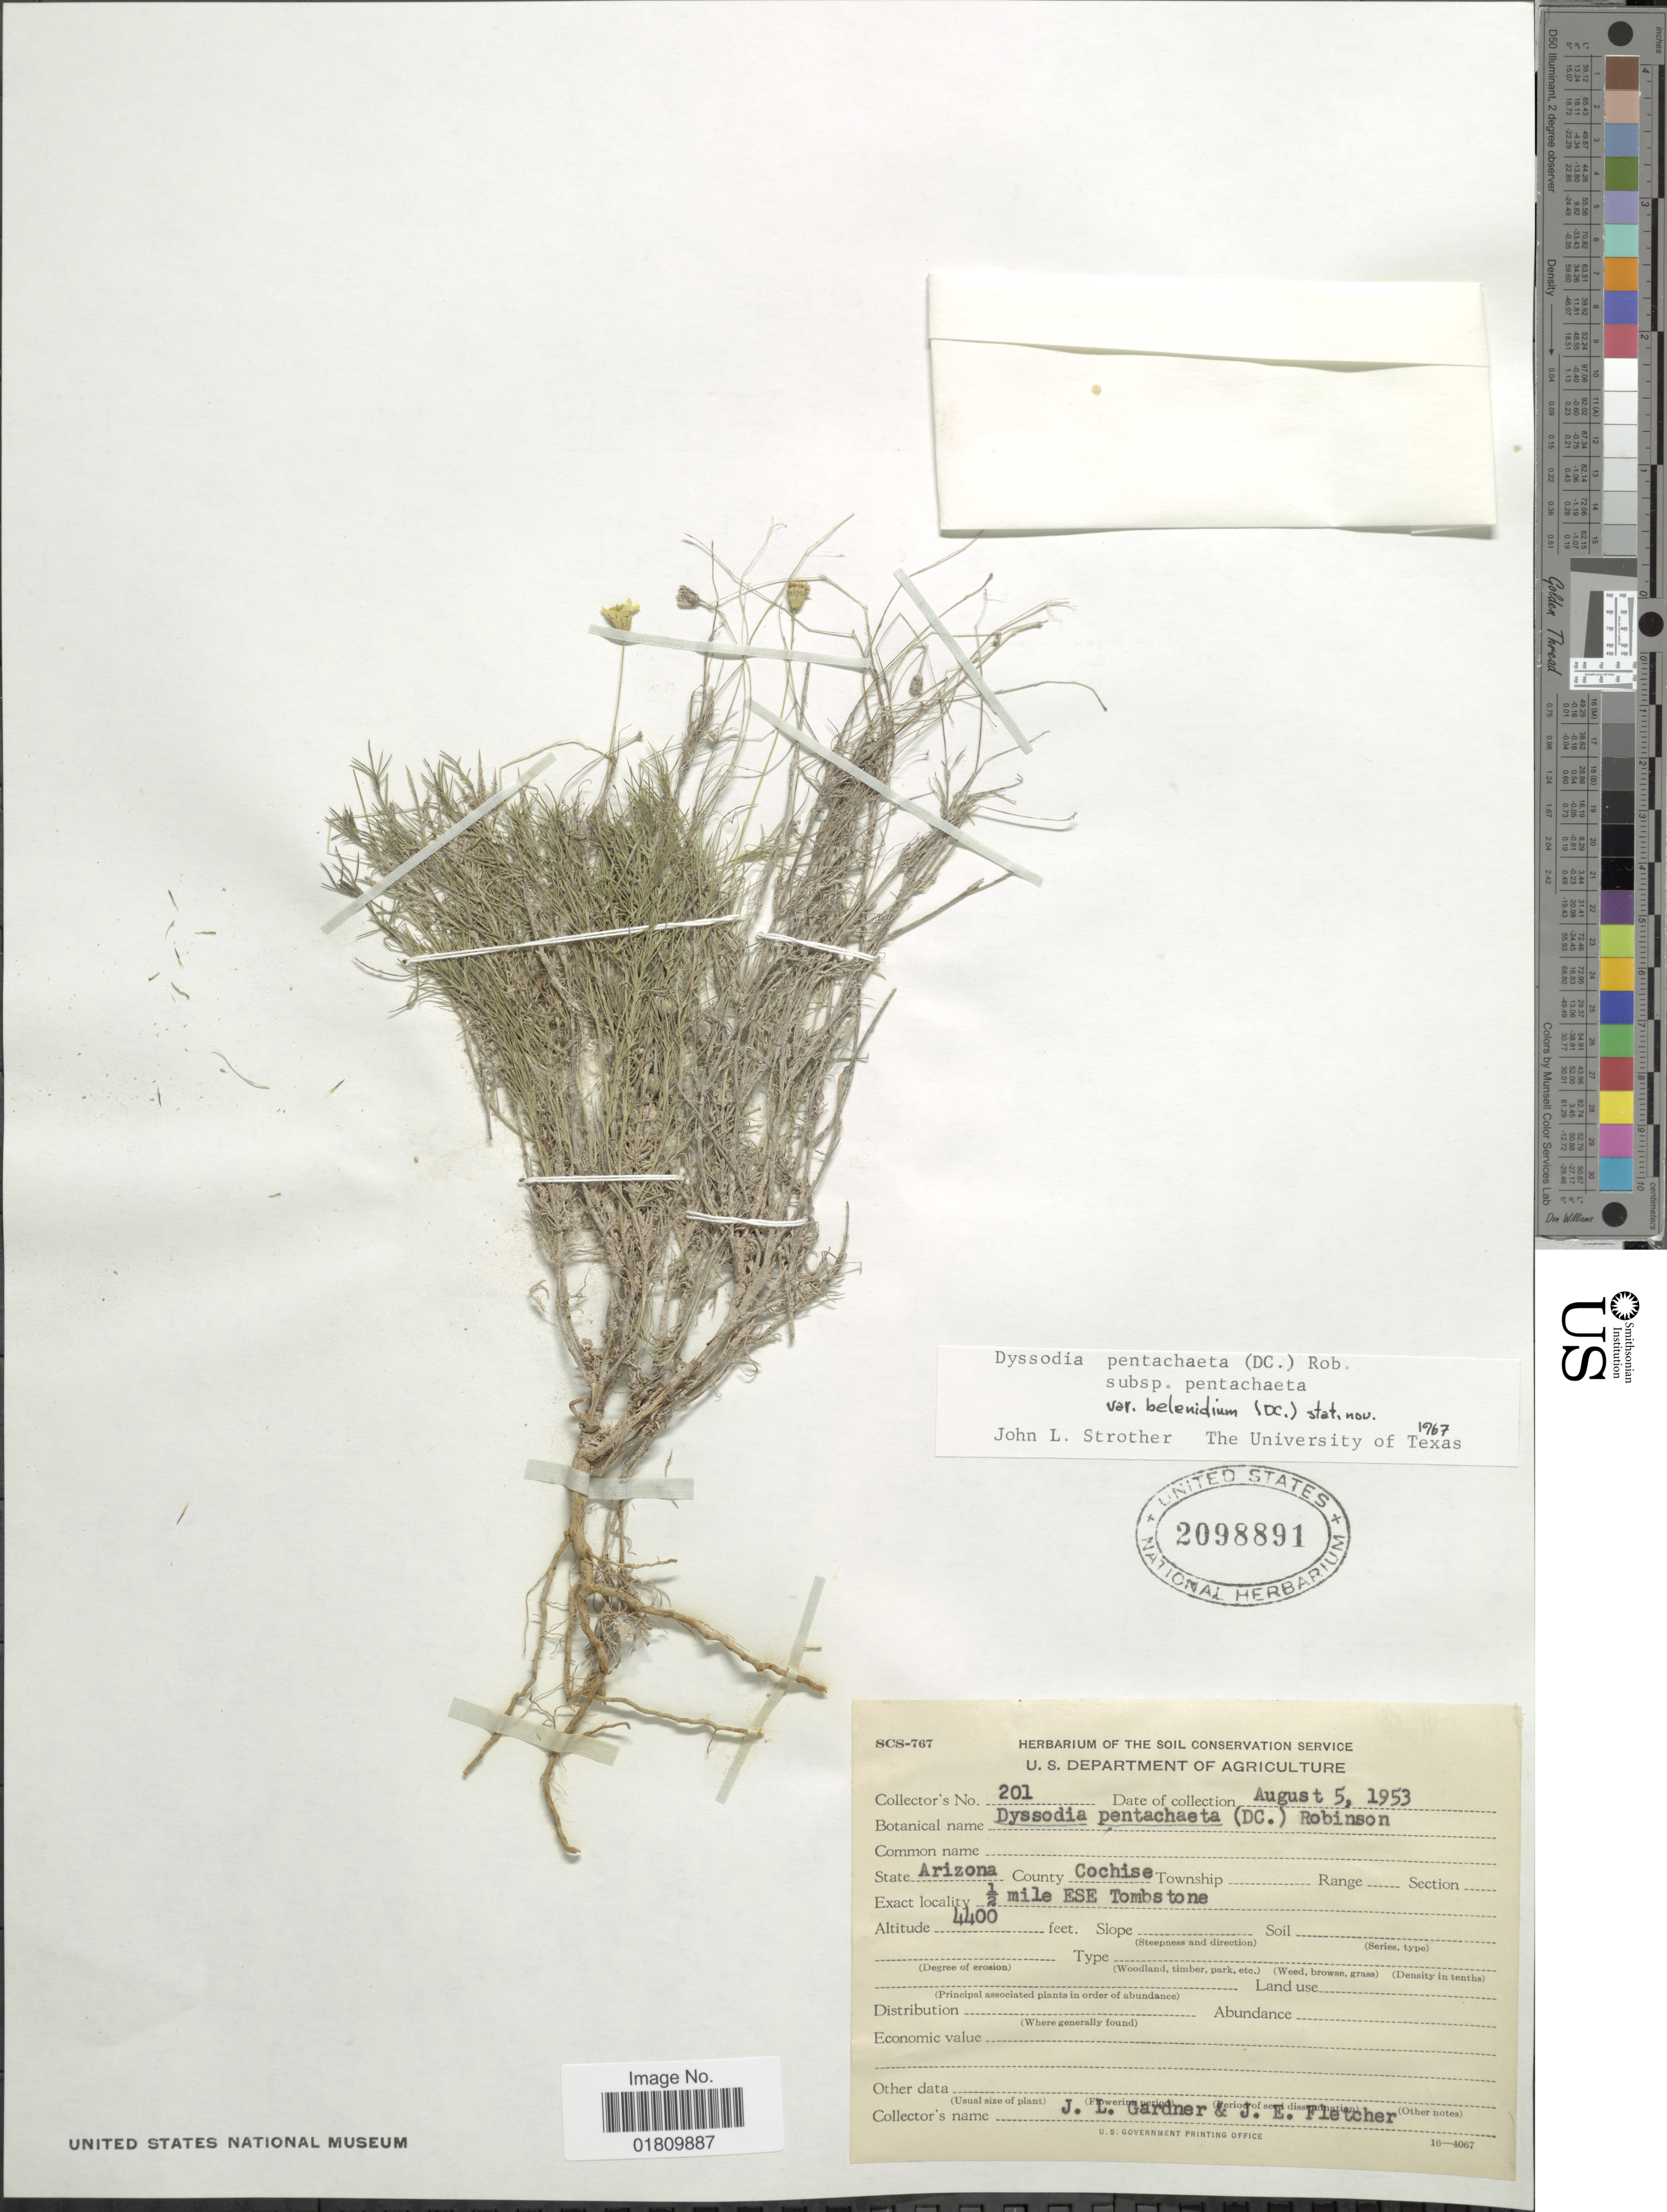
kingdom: Plantae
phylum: Tracheophyta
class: Magnoliopsida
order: Asterales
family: Asteraceae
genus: Thymophylla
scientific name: Thymophylla pentachaeta var. belenidium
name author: (DC.) Strother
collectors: J. L. Gardner & J. Fletcher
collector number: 201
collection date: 1953-08-05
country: United States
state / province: Arizona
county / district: Cochise County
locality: ½ mile ESE Tombstone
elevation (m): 1341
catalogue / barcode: US 2098891